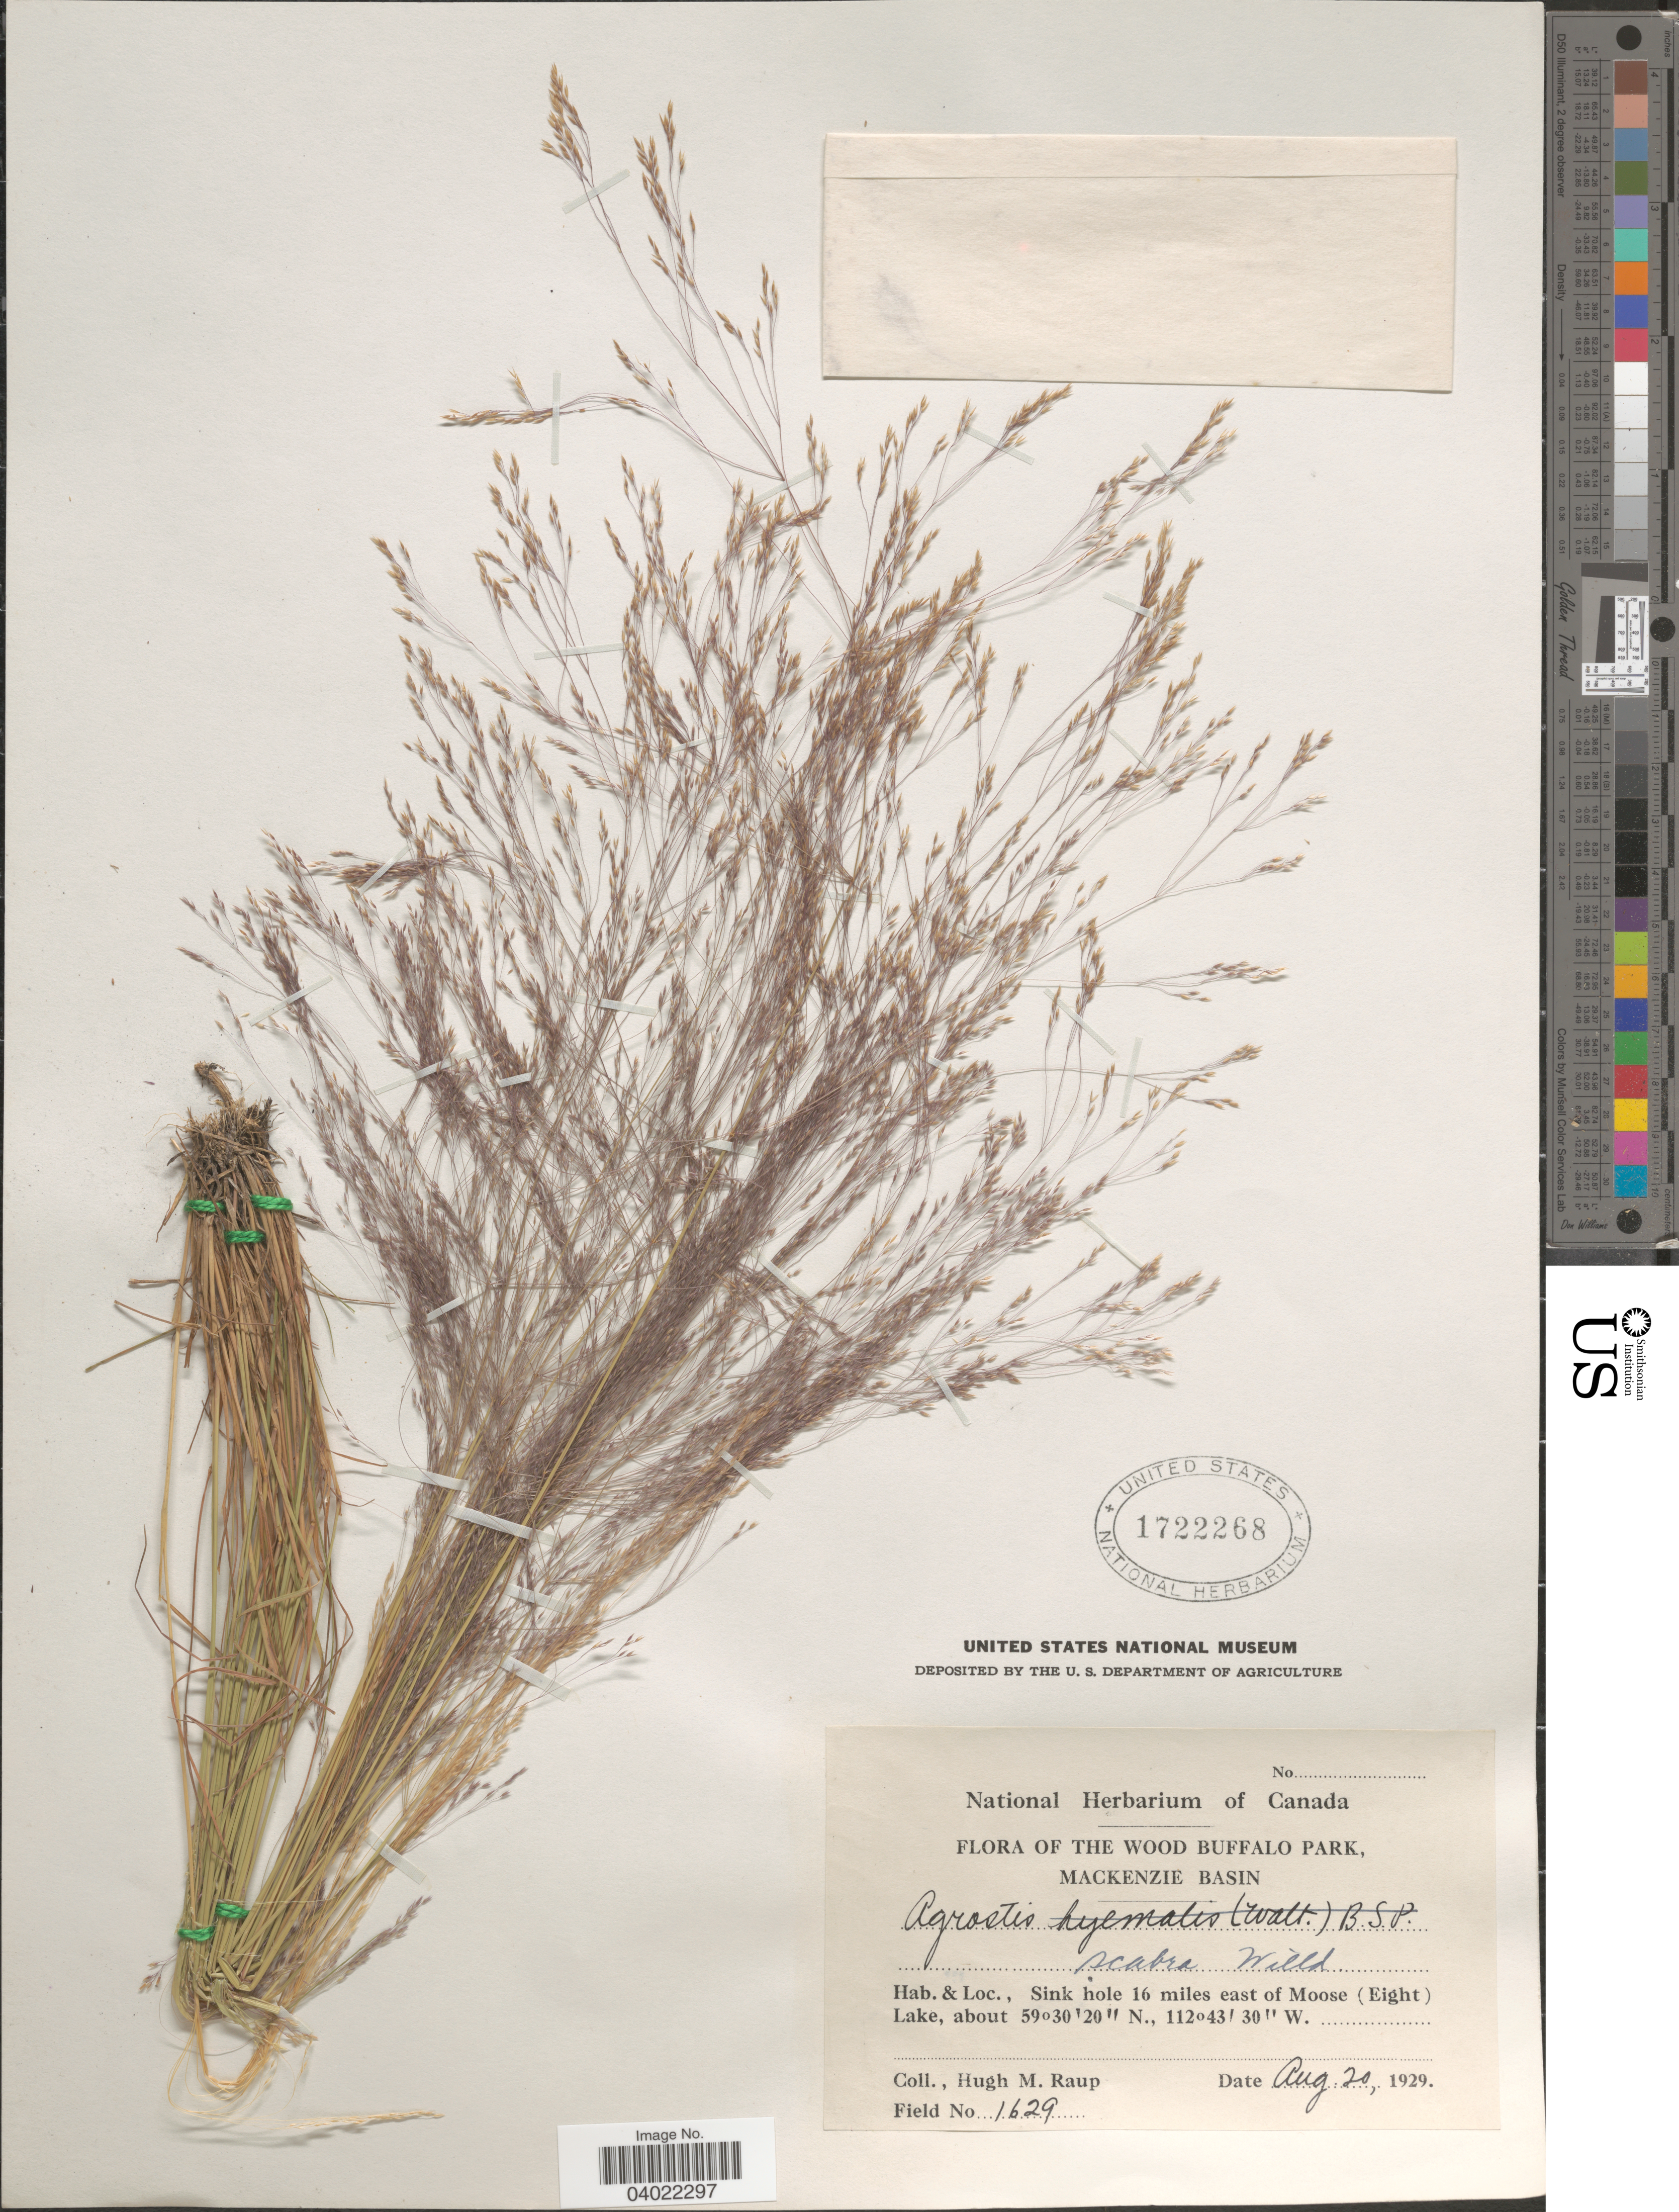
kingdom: Plantae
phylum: Tracheophyta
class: Liliopsida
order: Poales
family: Poaceae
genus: Agrostis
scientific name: Agrostis scabra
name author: Willd.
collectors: H. Raup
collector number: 1629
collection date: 1929-08-20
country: Canada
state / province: Alberta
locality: The Wood Buffalo Park, Mackenzie Basin. Sink hole 16 miles east of Moose (Eight).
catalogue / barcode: US 1722268